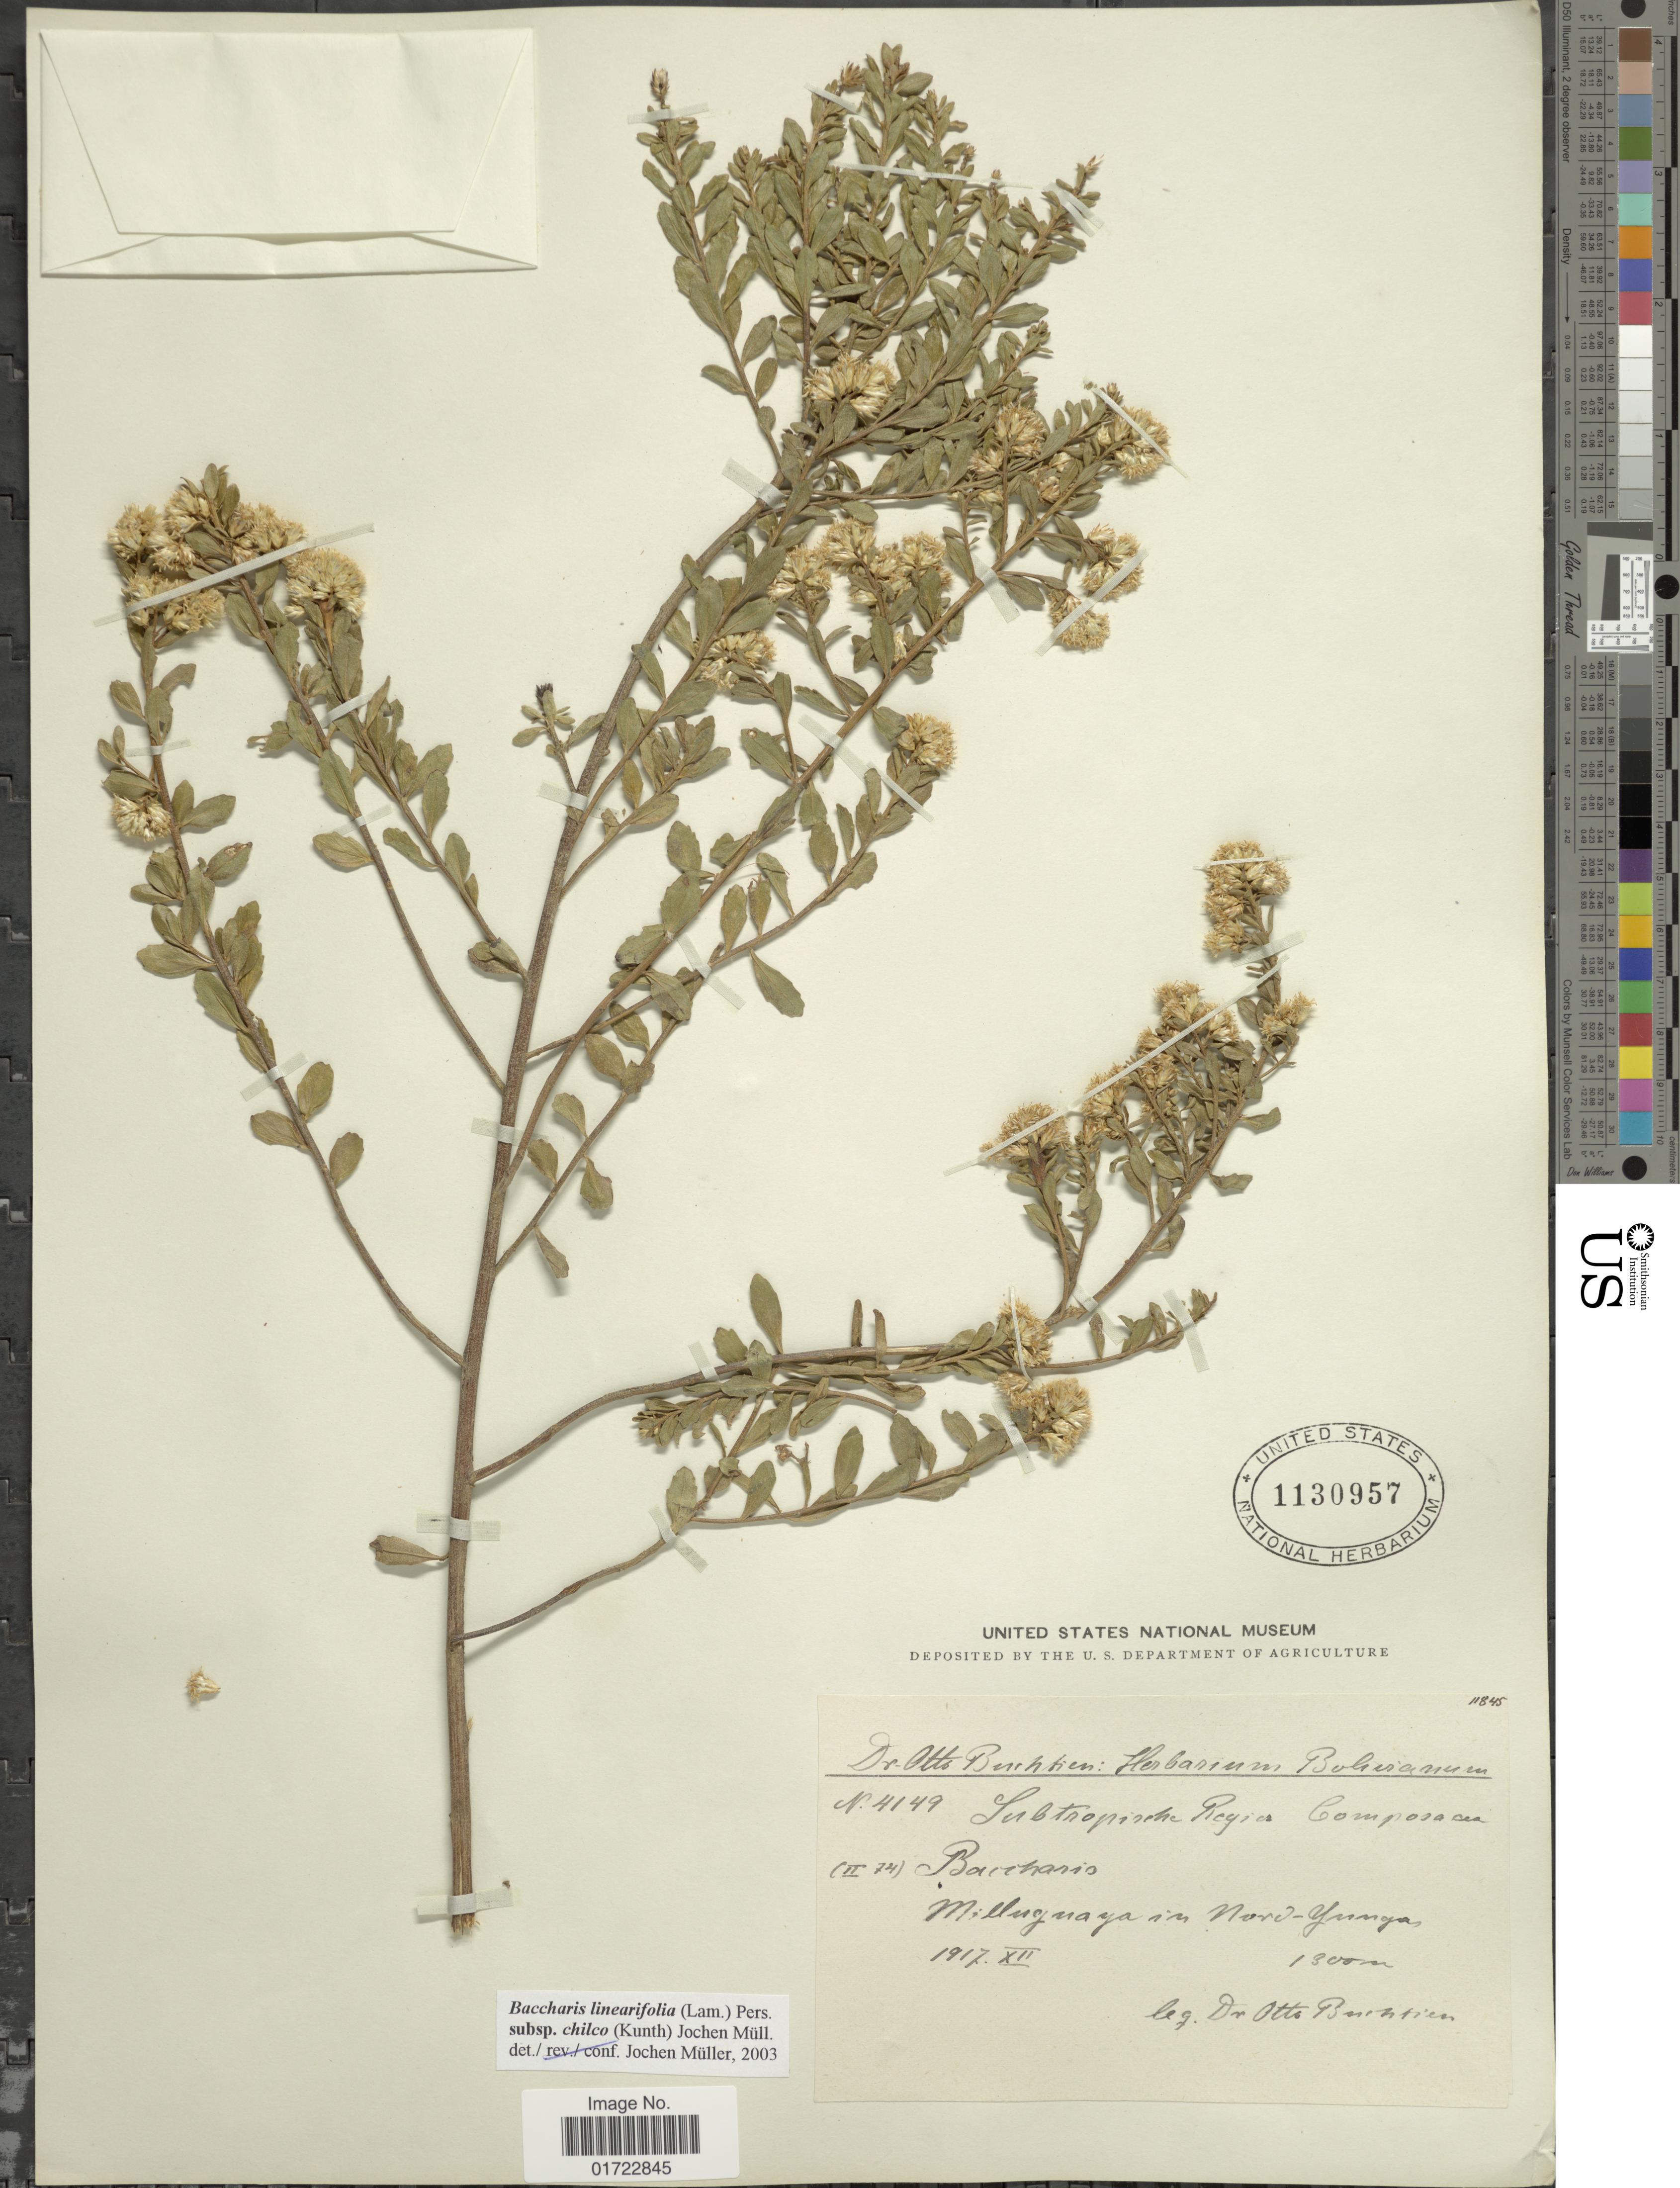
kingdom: Plantae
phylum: Tracheophyta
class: Magnoliopsida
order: Asterales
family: Asteraceae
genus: Baccharis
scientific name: Baccharis linearifolia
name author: (Lam.) Pers.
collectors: O. Buchtien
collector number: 4149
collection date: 1917-12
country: Bolivia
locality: Subtropische Region. Milluguaya in Nord-Yungas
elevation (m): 1300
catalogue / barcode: US 1130957